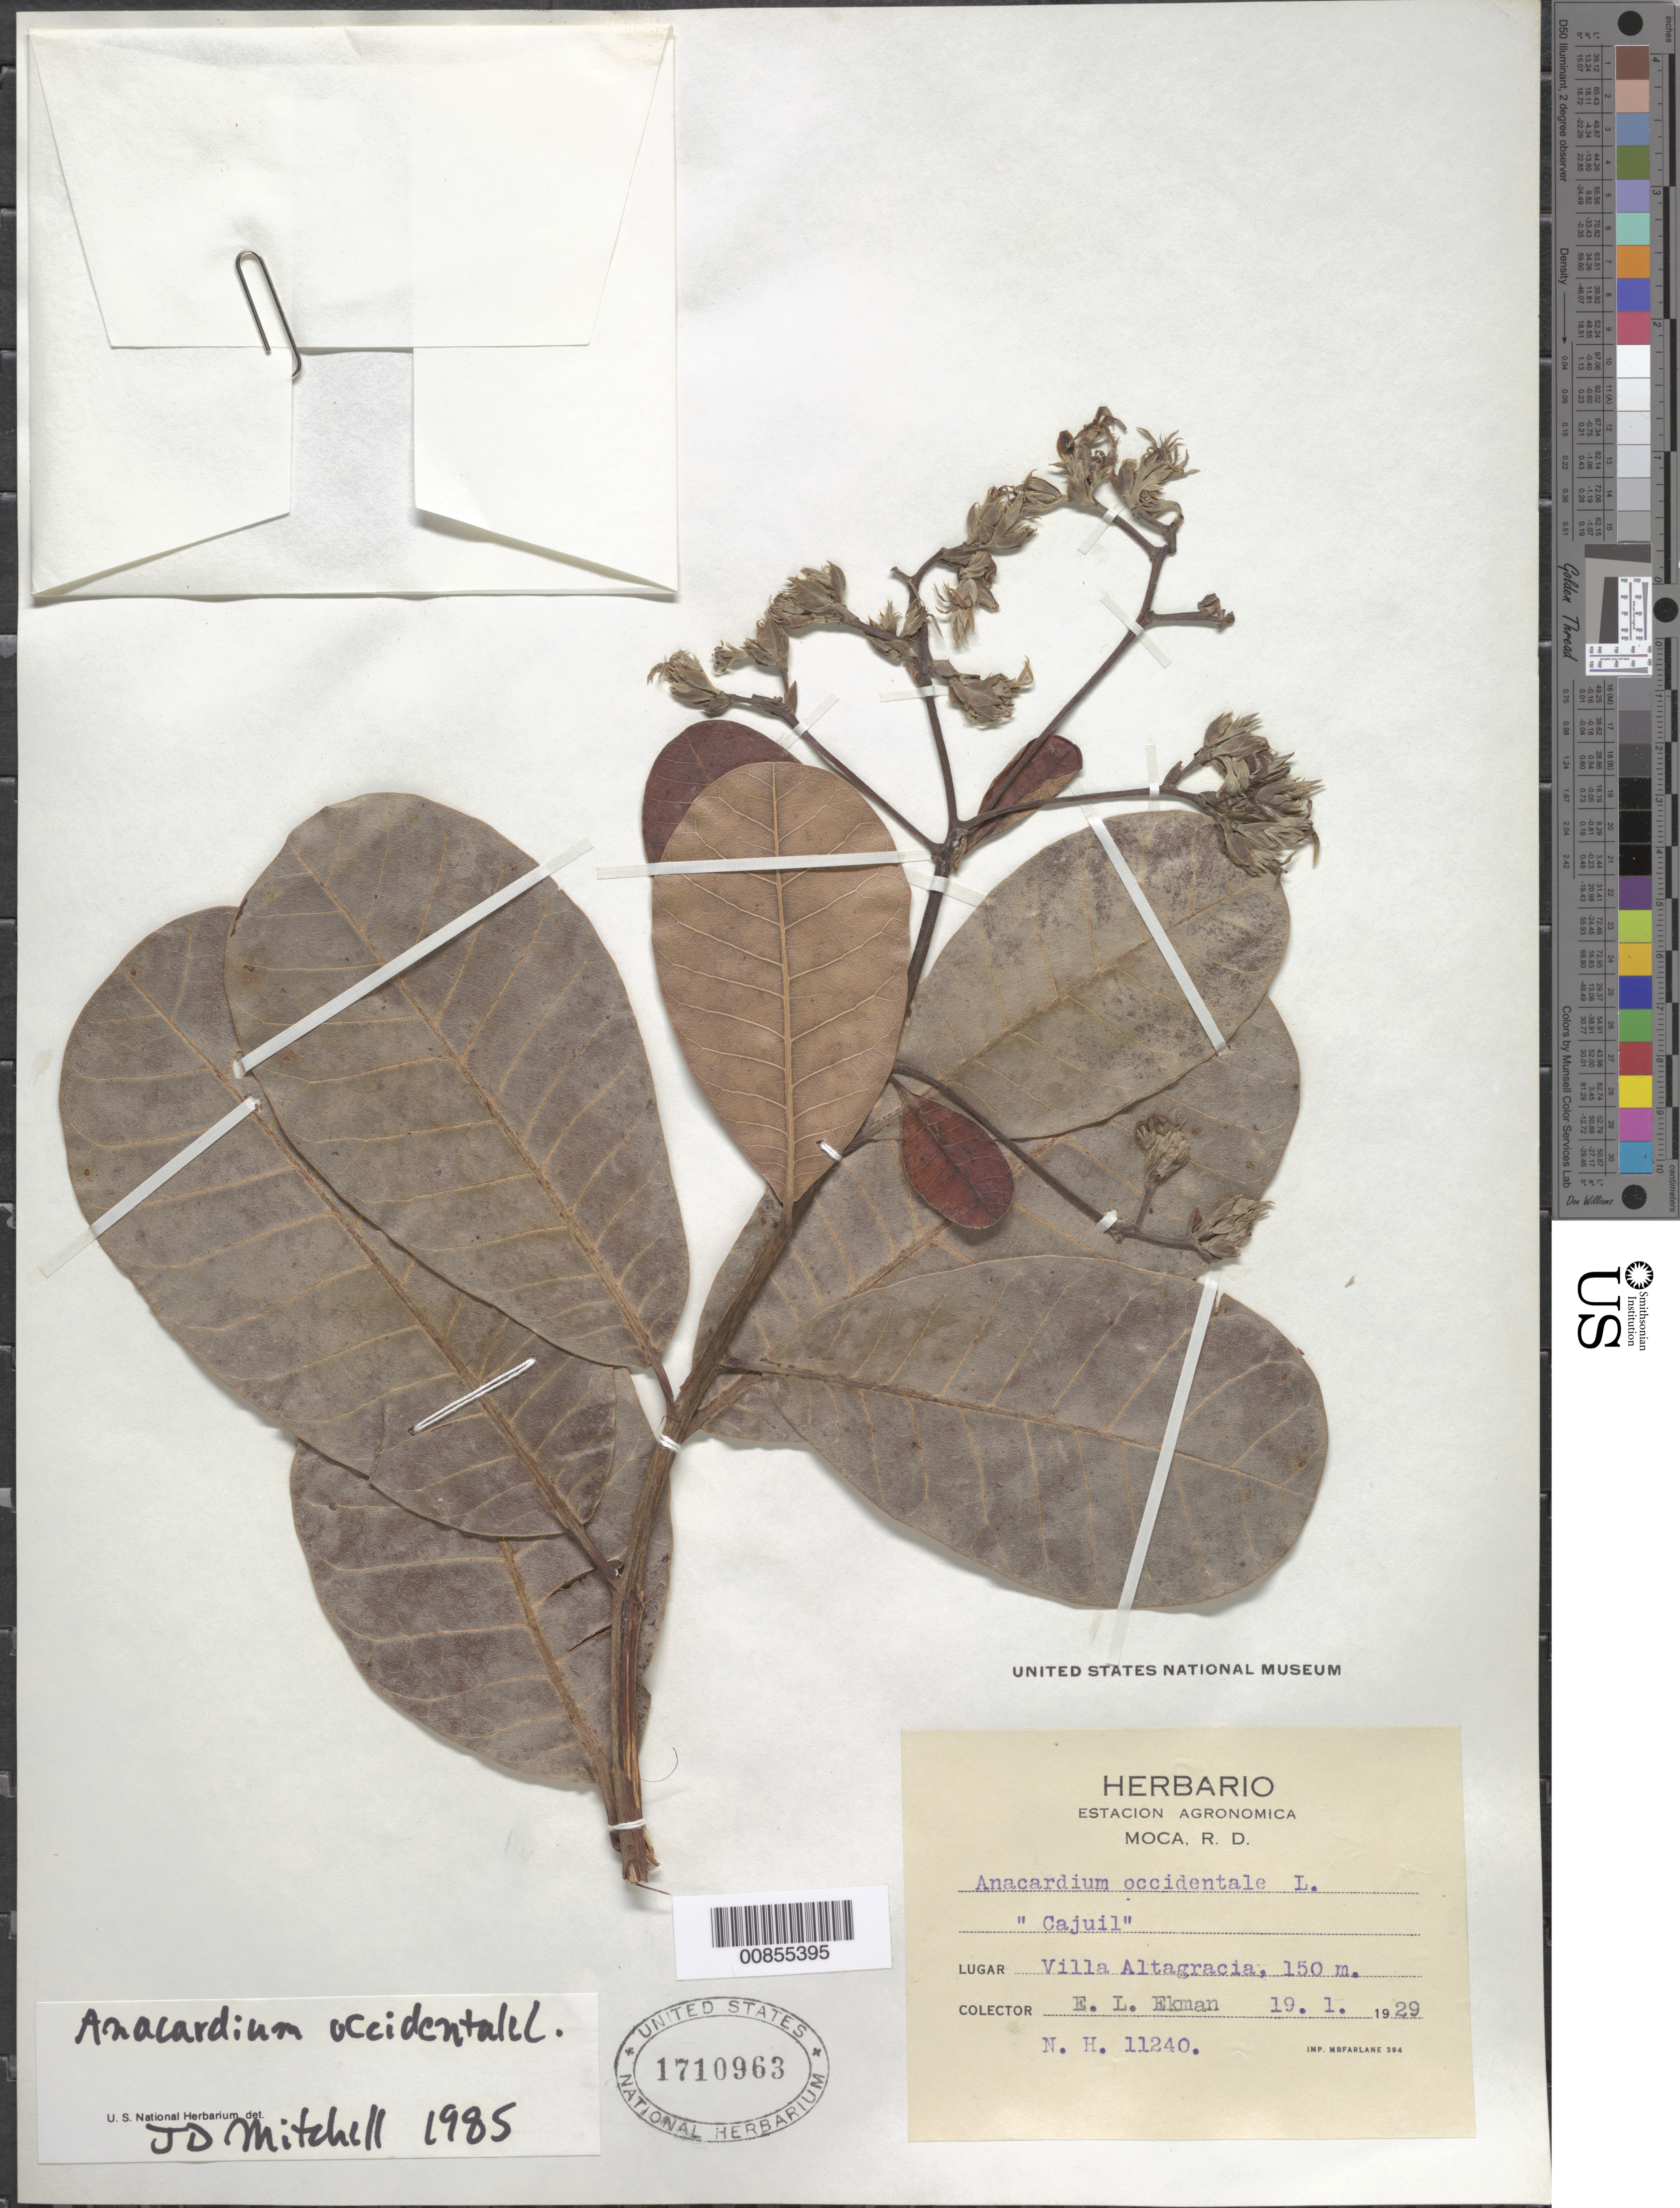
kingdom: Plantae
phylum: Tracheophyta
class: Magnoliopsida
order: Sapindales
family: Anacardiaceae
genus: Anacardium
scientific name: Anacardium occidentale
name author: L.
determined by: Mitchell, John D.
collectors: E. L. Ekman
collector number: H 11240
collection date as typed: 19 Jan 1929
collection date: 1929-01-19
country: Dominican Republic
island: Hispaniola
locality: Villa Altagracia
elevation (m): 150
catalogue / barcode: US 1710963